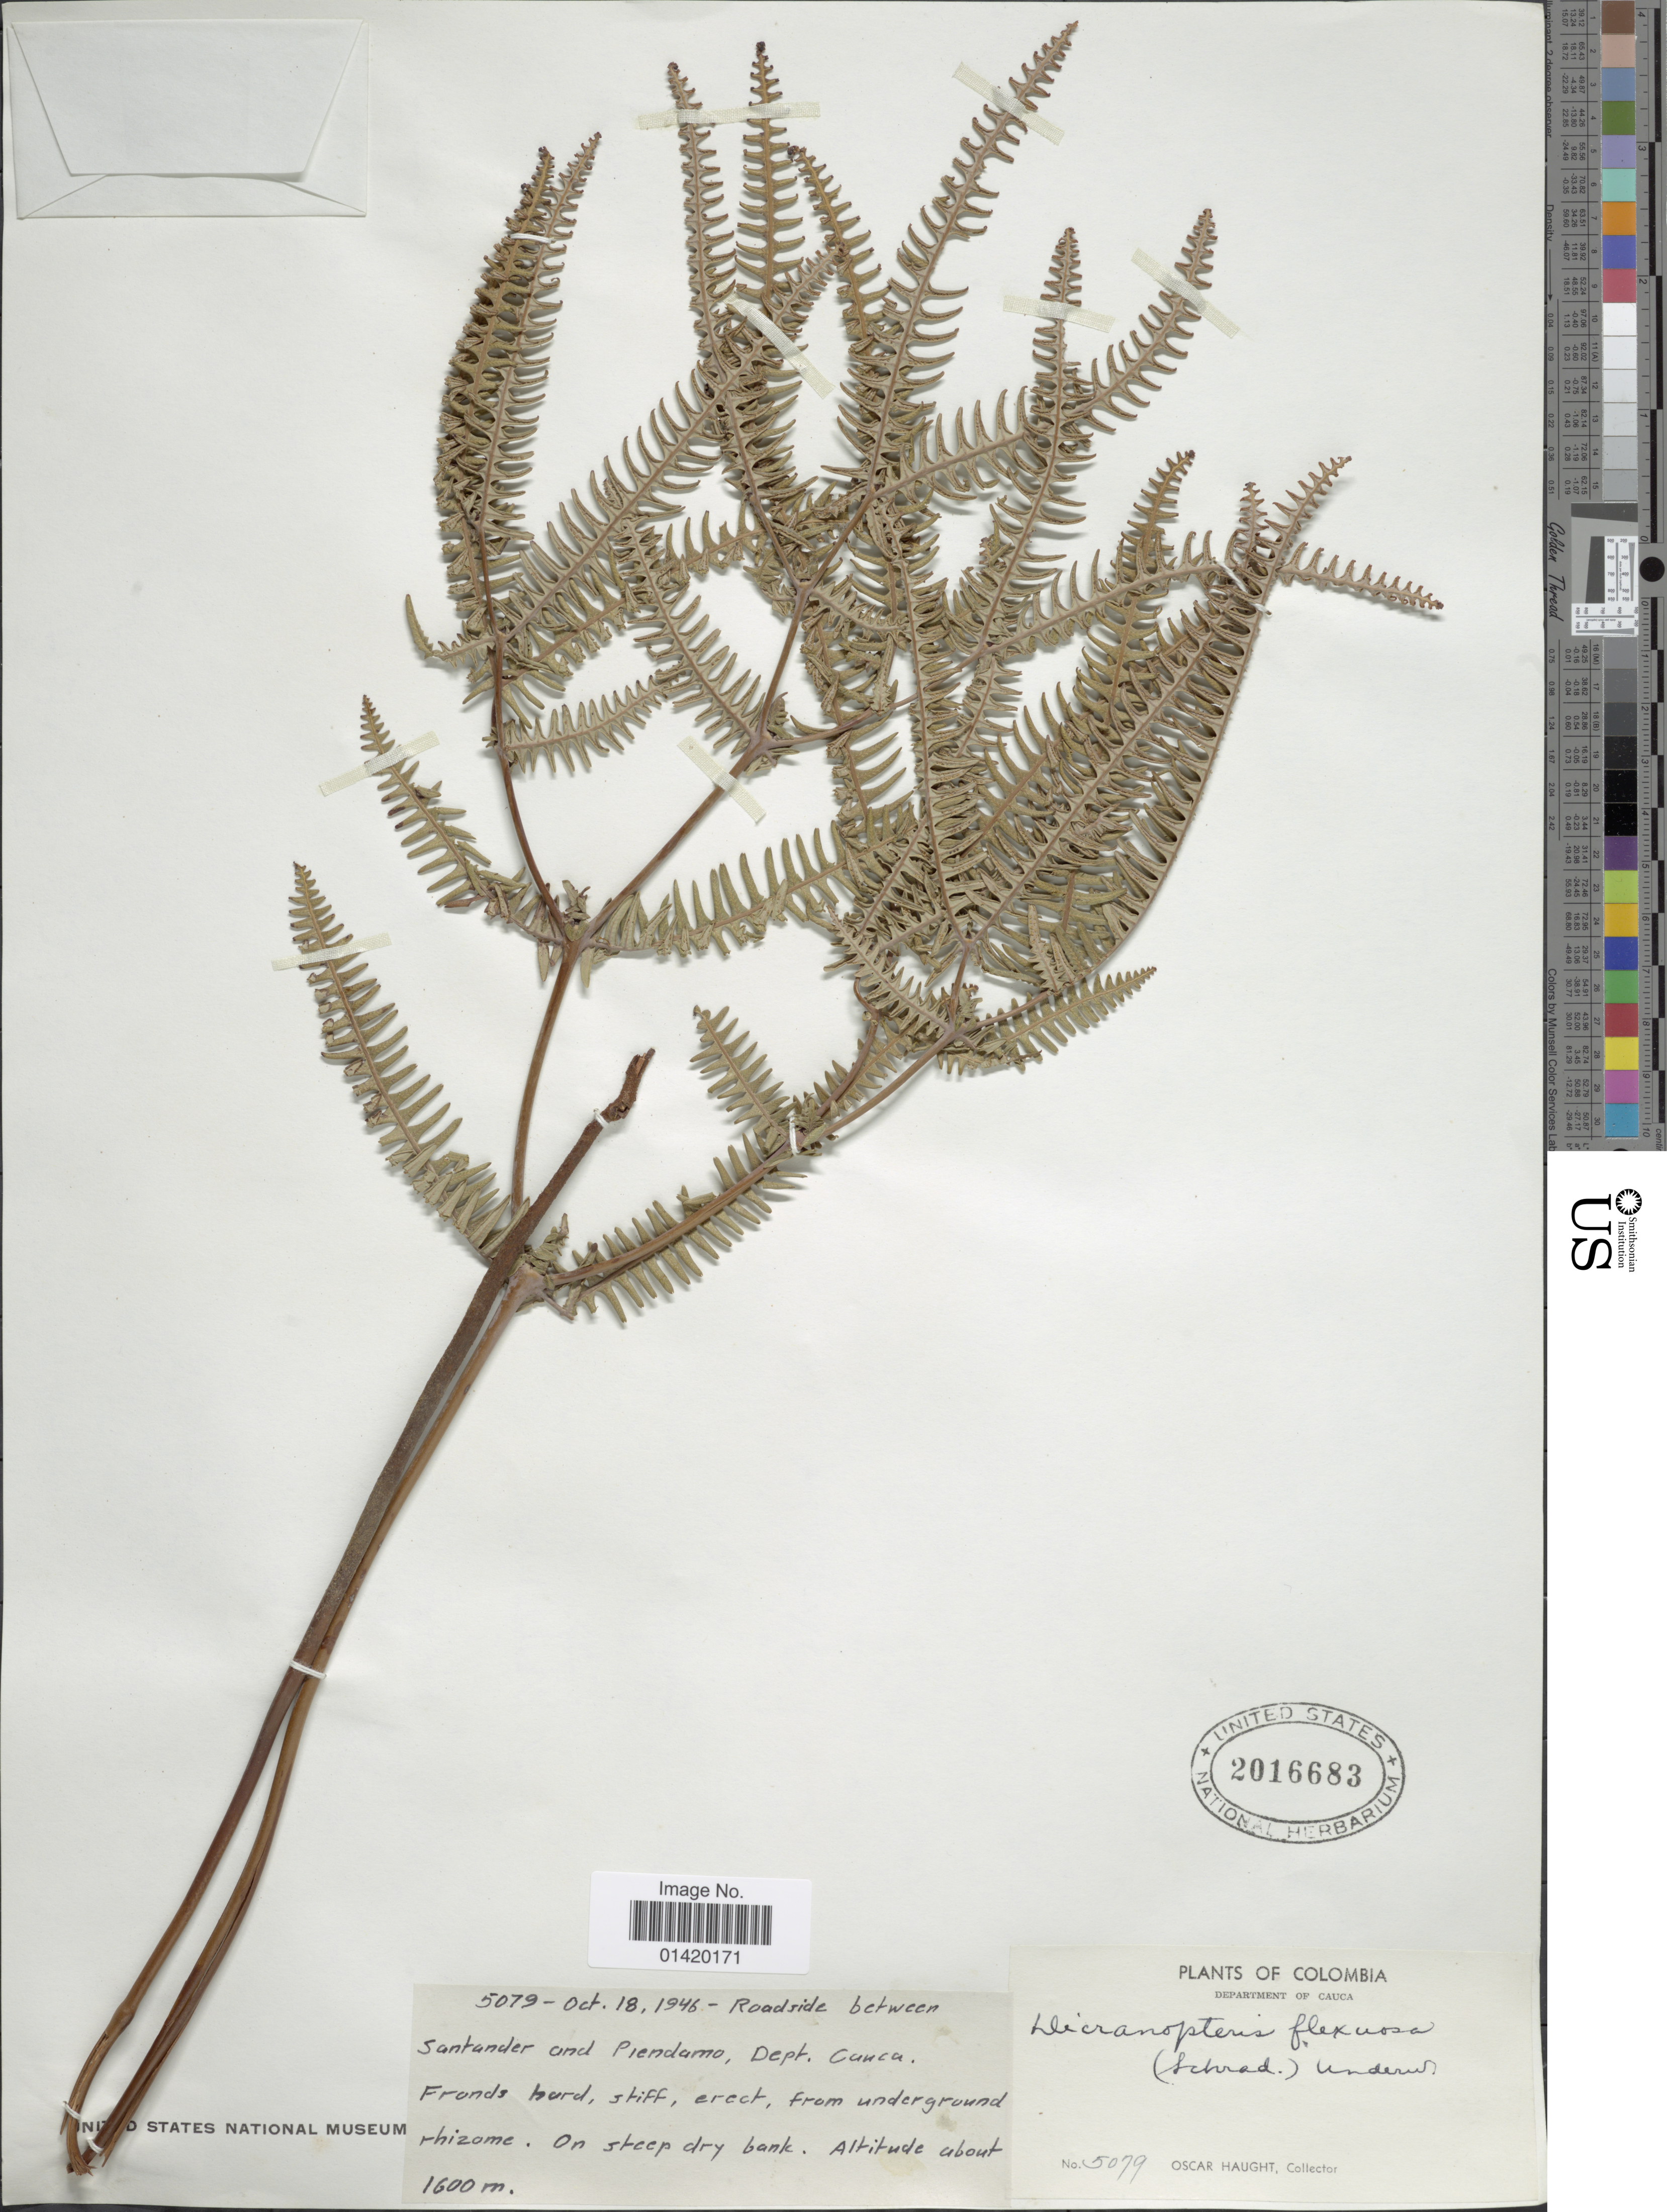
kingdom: Plantae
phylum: Tracheophyta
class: Polypodiopsida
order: Gleicheniales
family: Gleicheniaceae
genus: Dicranopteris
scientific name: Dicranopteris flexuosa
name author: (Schrad.) Underw.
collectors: O. L. Haught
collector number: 5079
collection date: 1946-10-18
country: Colombia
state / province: Cauca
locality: Department of Cauca, Roadside between Santander and Piendamo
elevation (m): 1600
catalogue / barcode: US 2016683